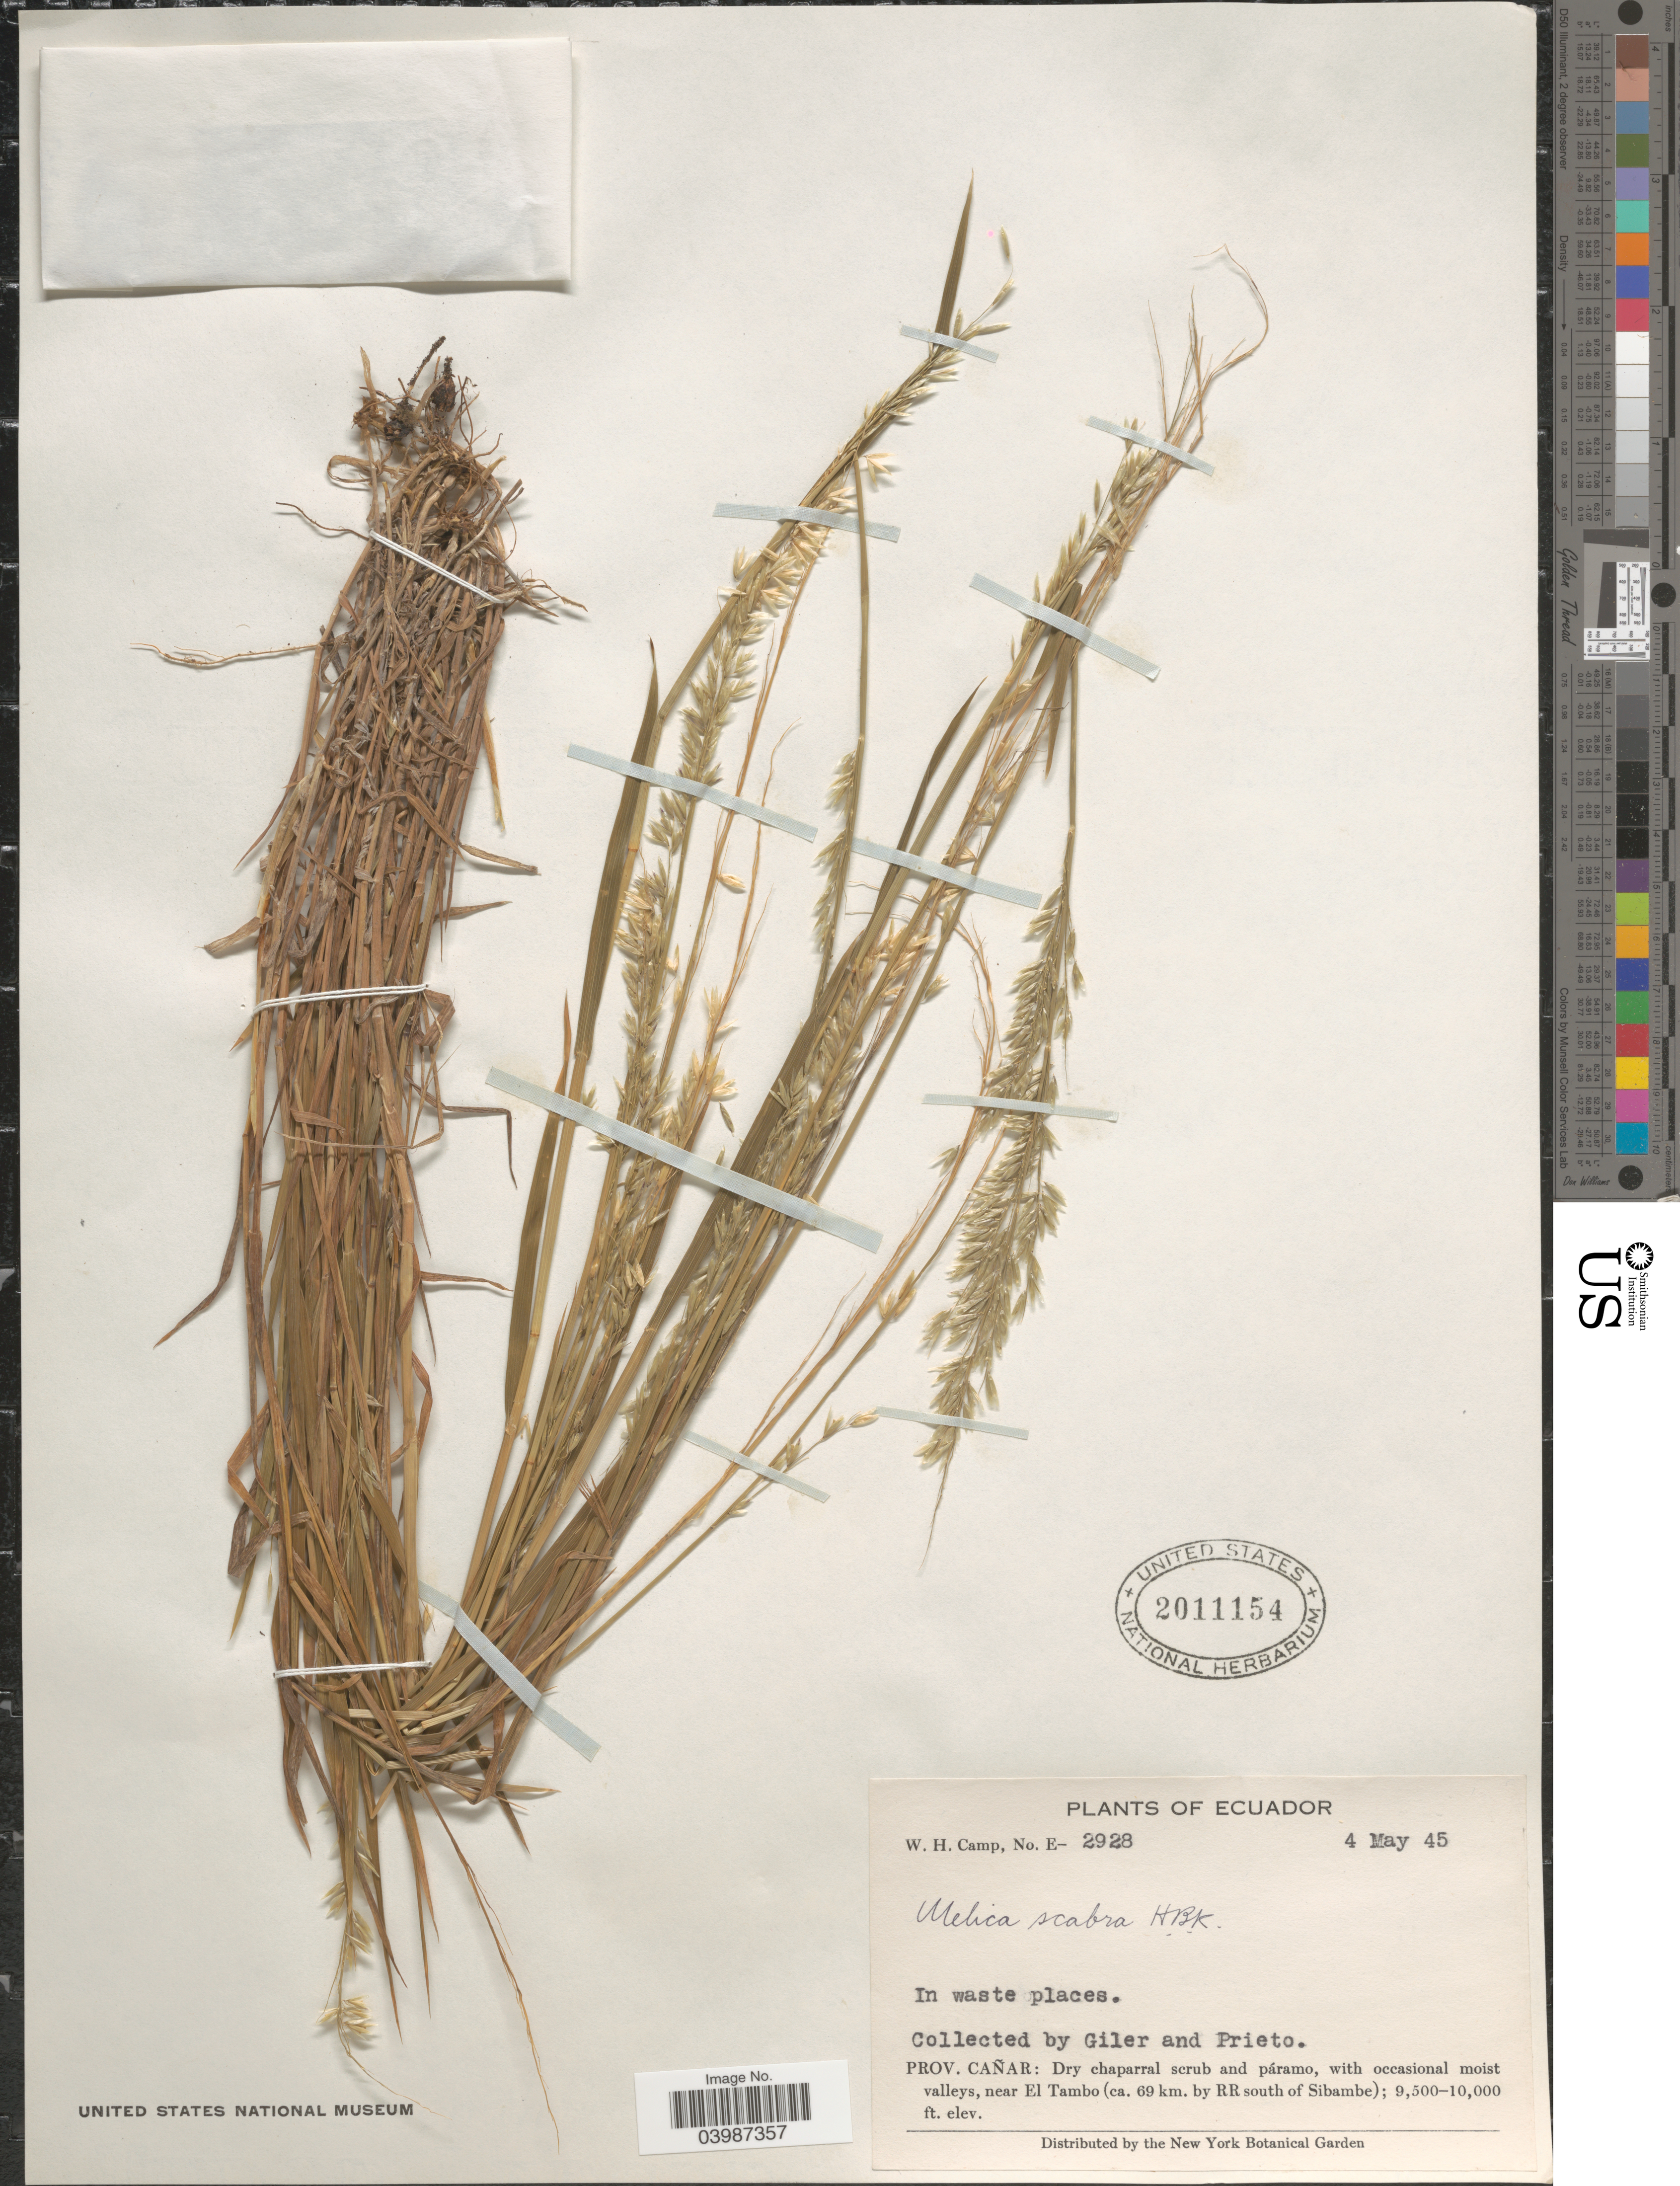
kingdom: Plantae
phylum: Tracheophyta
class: Liliopsida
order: Poales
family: Poaceae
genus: Melica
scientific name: Melica scabra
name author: Kunth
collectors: Giler, -- & -. Prieto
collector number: E-2928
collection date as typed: Transcribed d/m/y: 4/5/45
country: Ecuador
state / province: Cañar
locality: Dry chaparral scrub and páramo, with occasional moist valleys, near El Tambo (ca. 69 km. by RR south of Sibambe).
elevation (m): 2896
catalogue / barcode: US 2011154